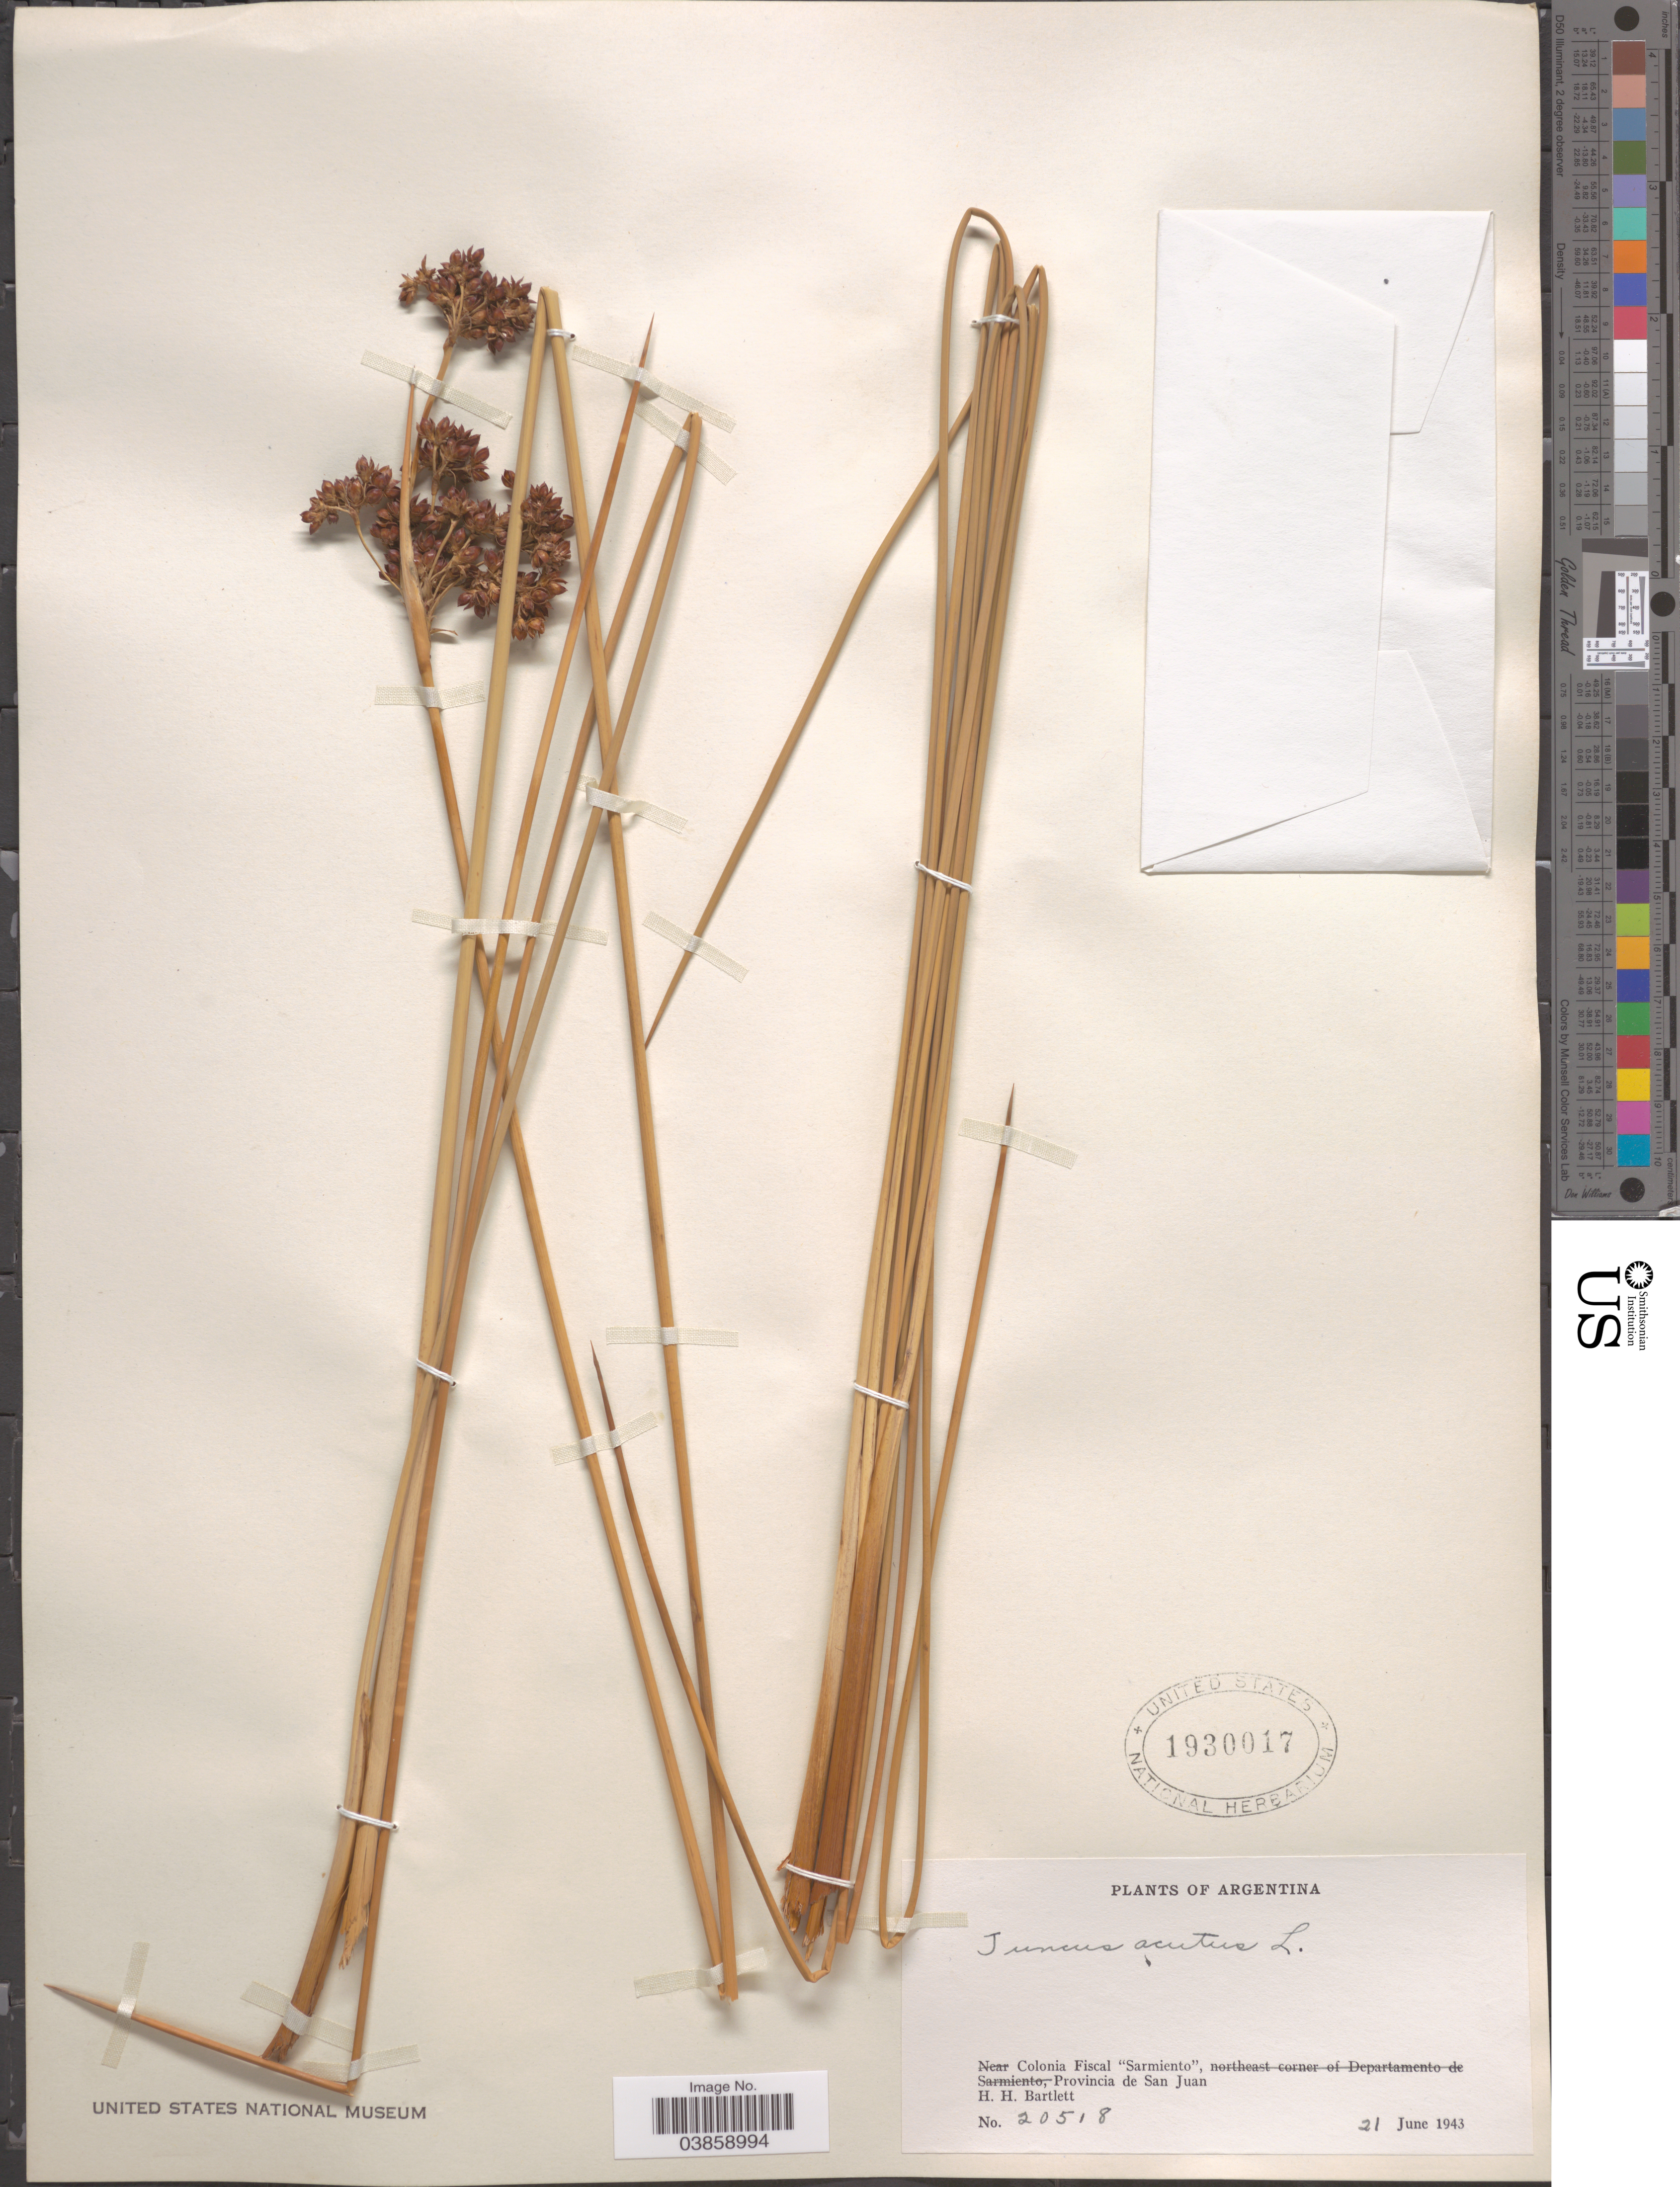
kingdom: Plantae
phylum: Tracheophyta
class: Liliopsida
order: Poales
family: Juncaceae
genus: Juncus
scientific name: Juncus acutus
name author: L.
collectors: H. H. Bartlett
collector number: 20518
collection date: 1943-06-21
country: Argentina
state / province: San Juan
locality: Colonia Fiscal "Sarmiento".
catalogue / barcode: US 1930017